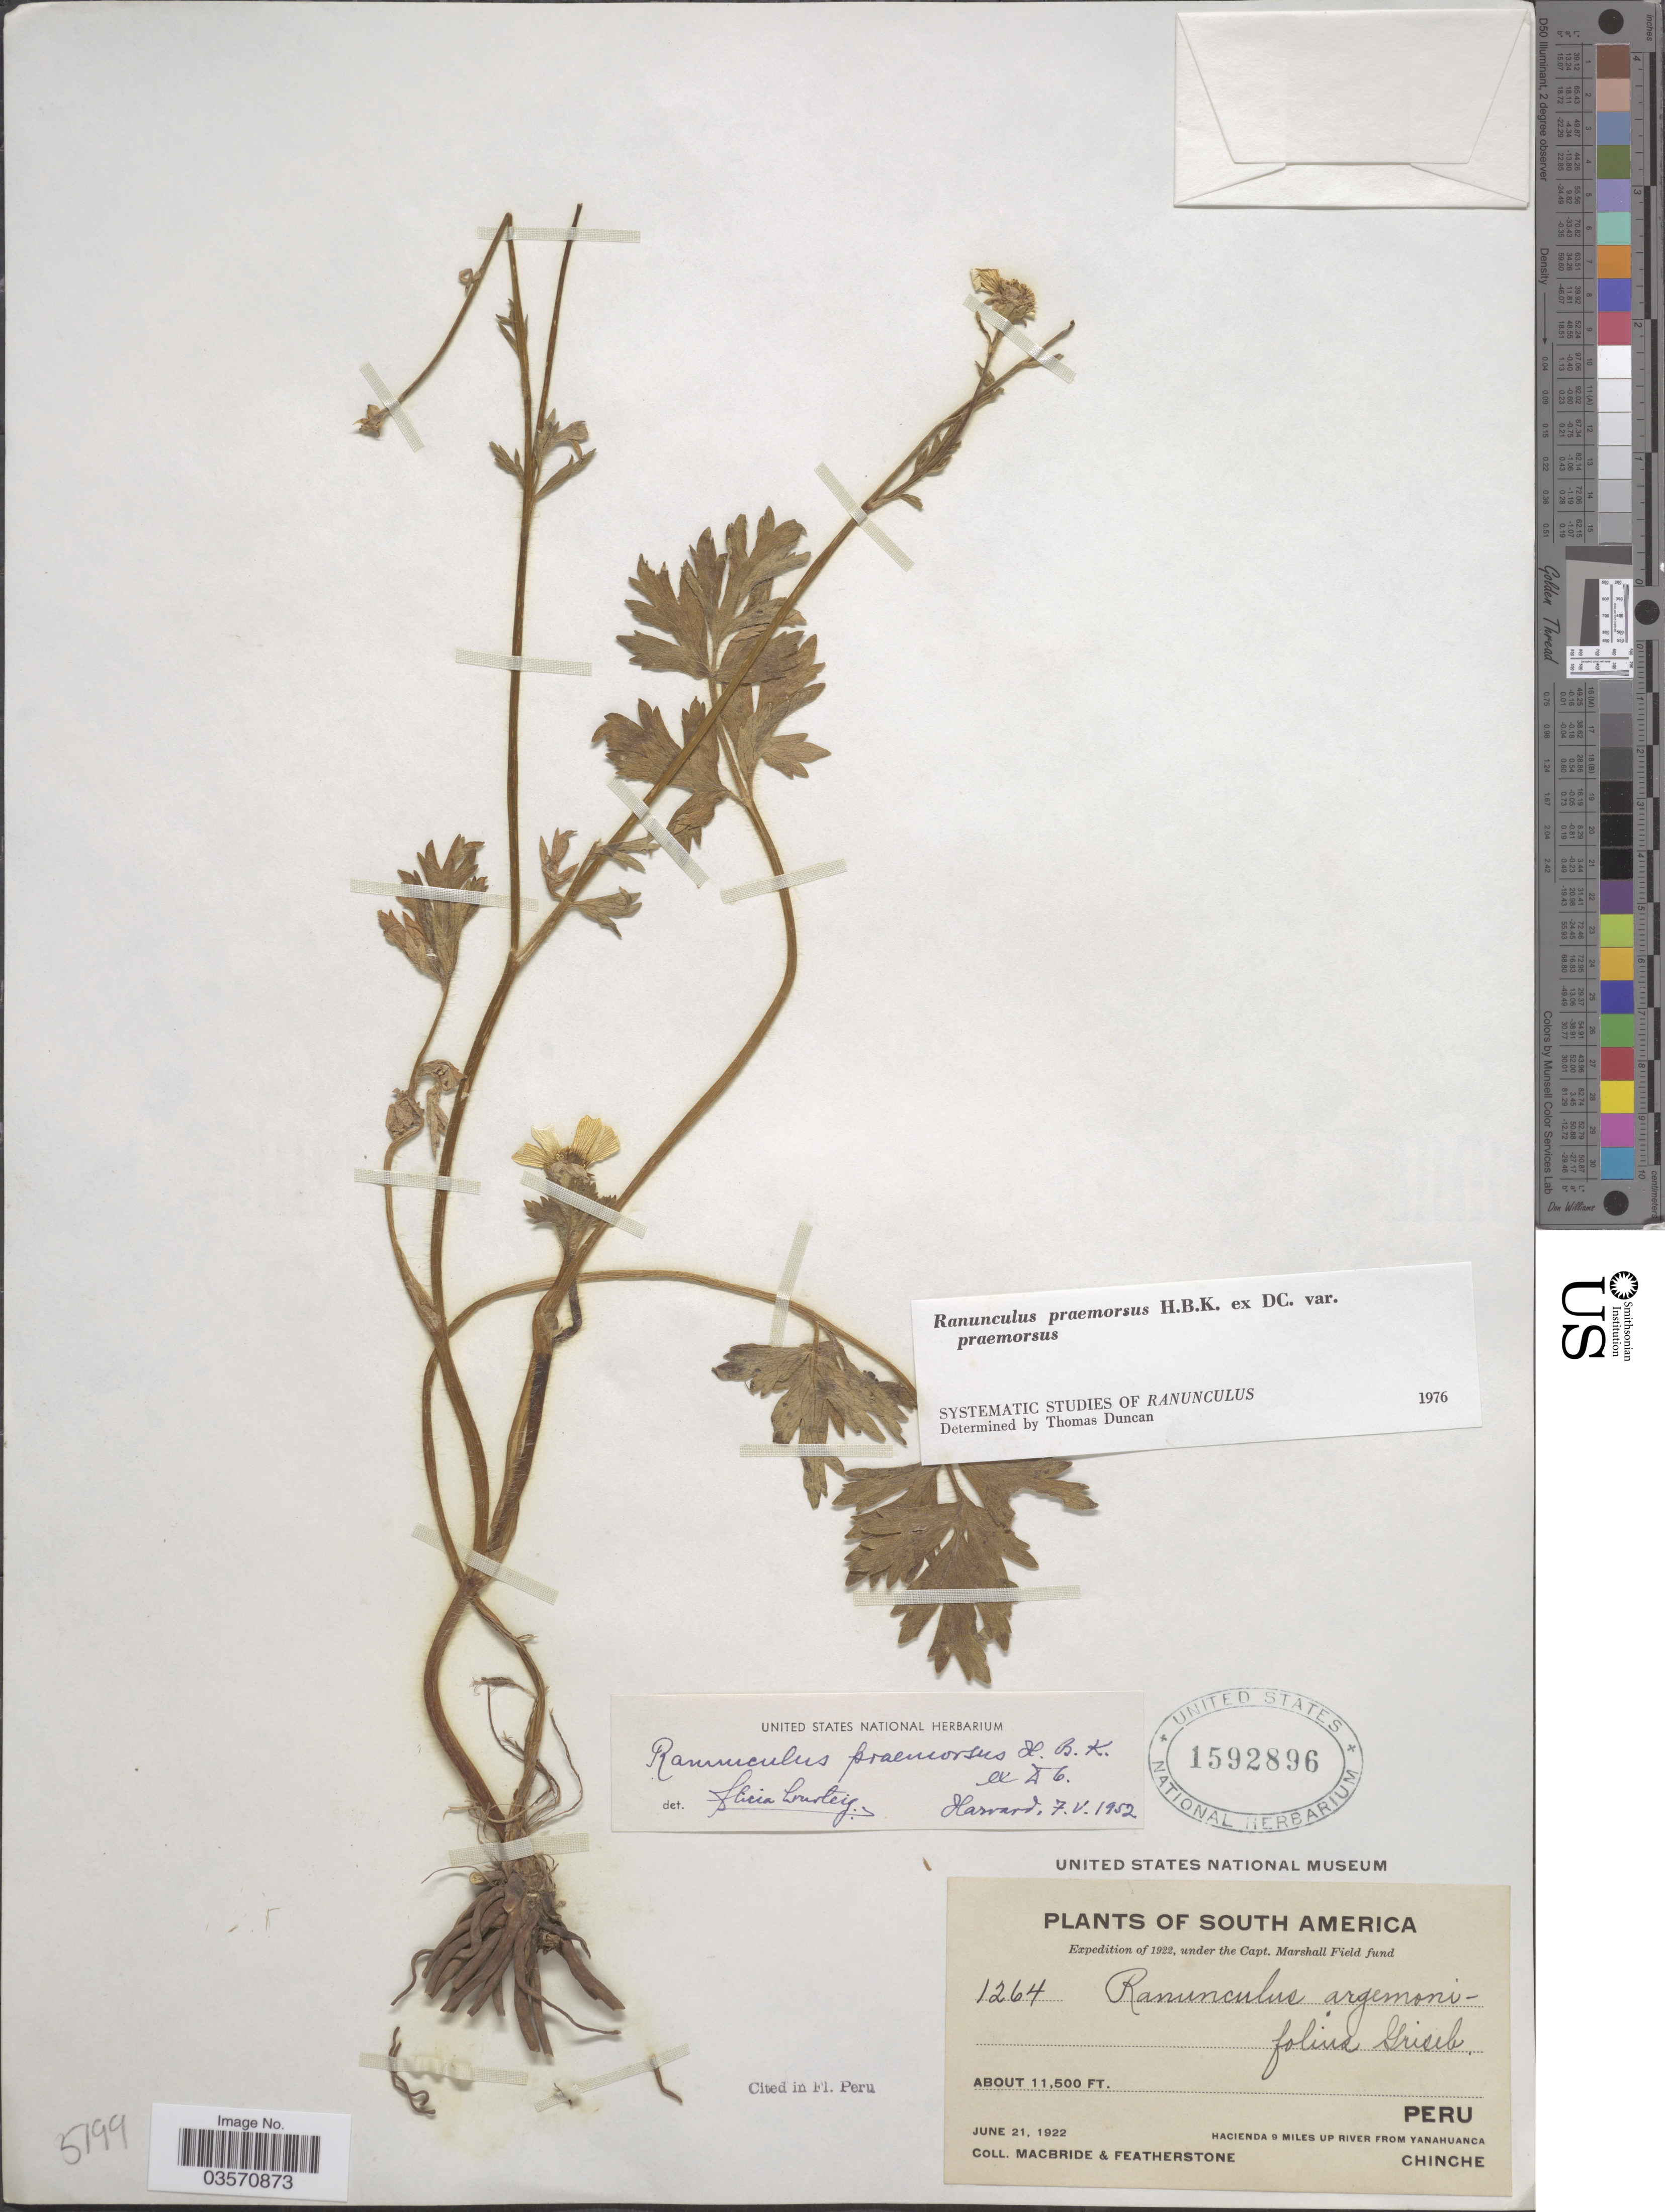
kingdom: Plantae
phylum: Tracheophyta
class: Magnoliopsida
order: Ranunculales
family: Ranunculaceae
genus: Ranunculus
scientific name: Ranunculus praemorsus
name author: Kunth ex DC.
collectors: Macbride, -- & -. Featherstone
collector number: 1264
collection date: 1922-06-21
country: Peru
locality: South America. Hacienda 9 miles up river from Yanahuanca. Chinche.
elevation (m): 3505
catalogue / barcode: US 1592896